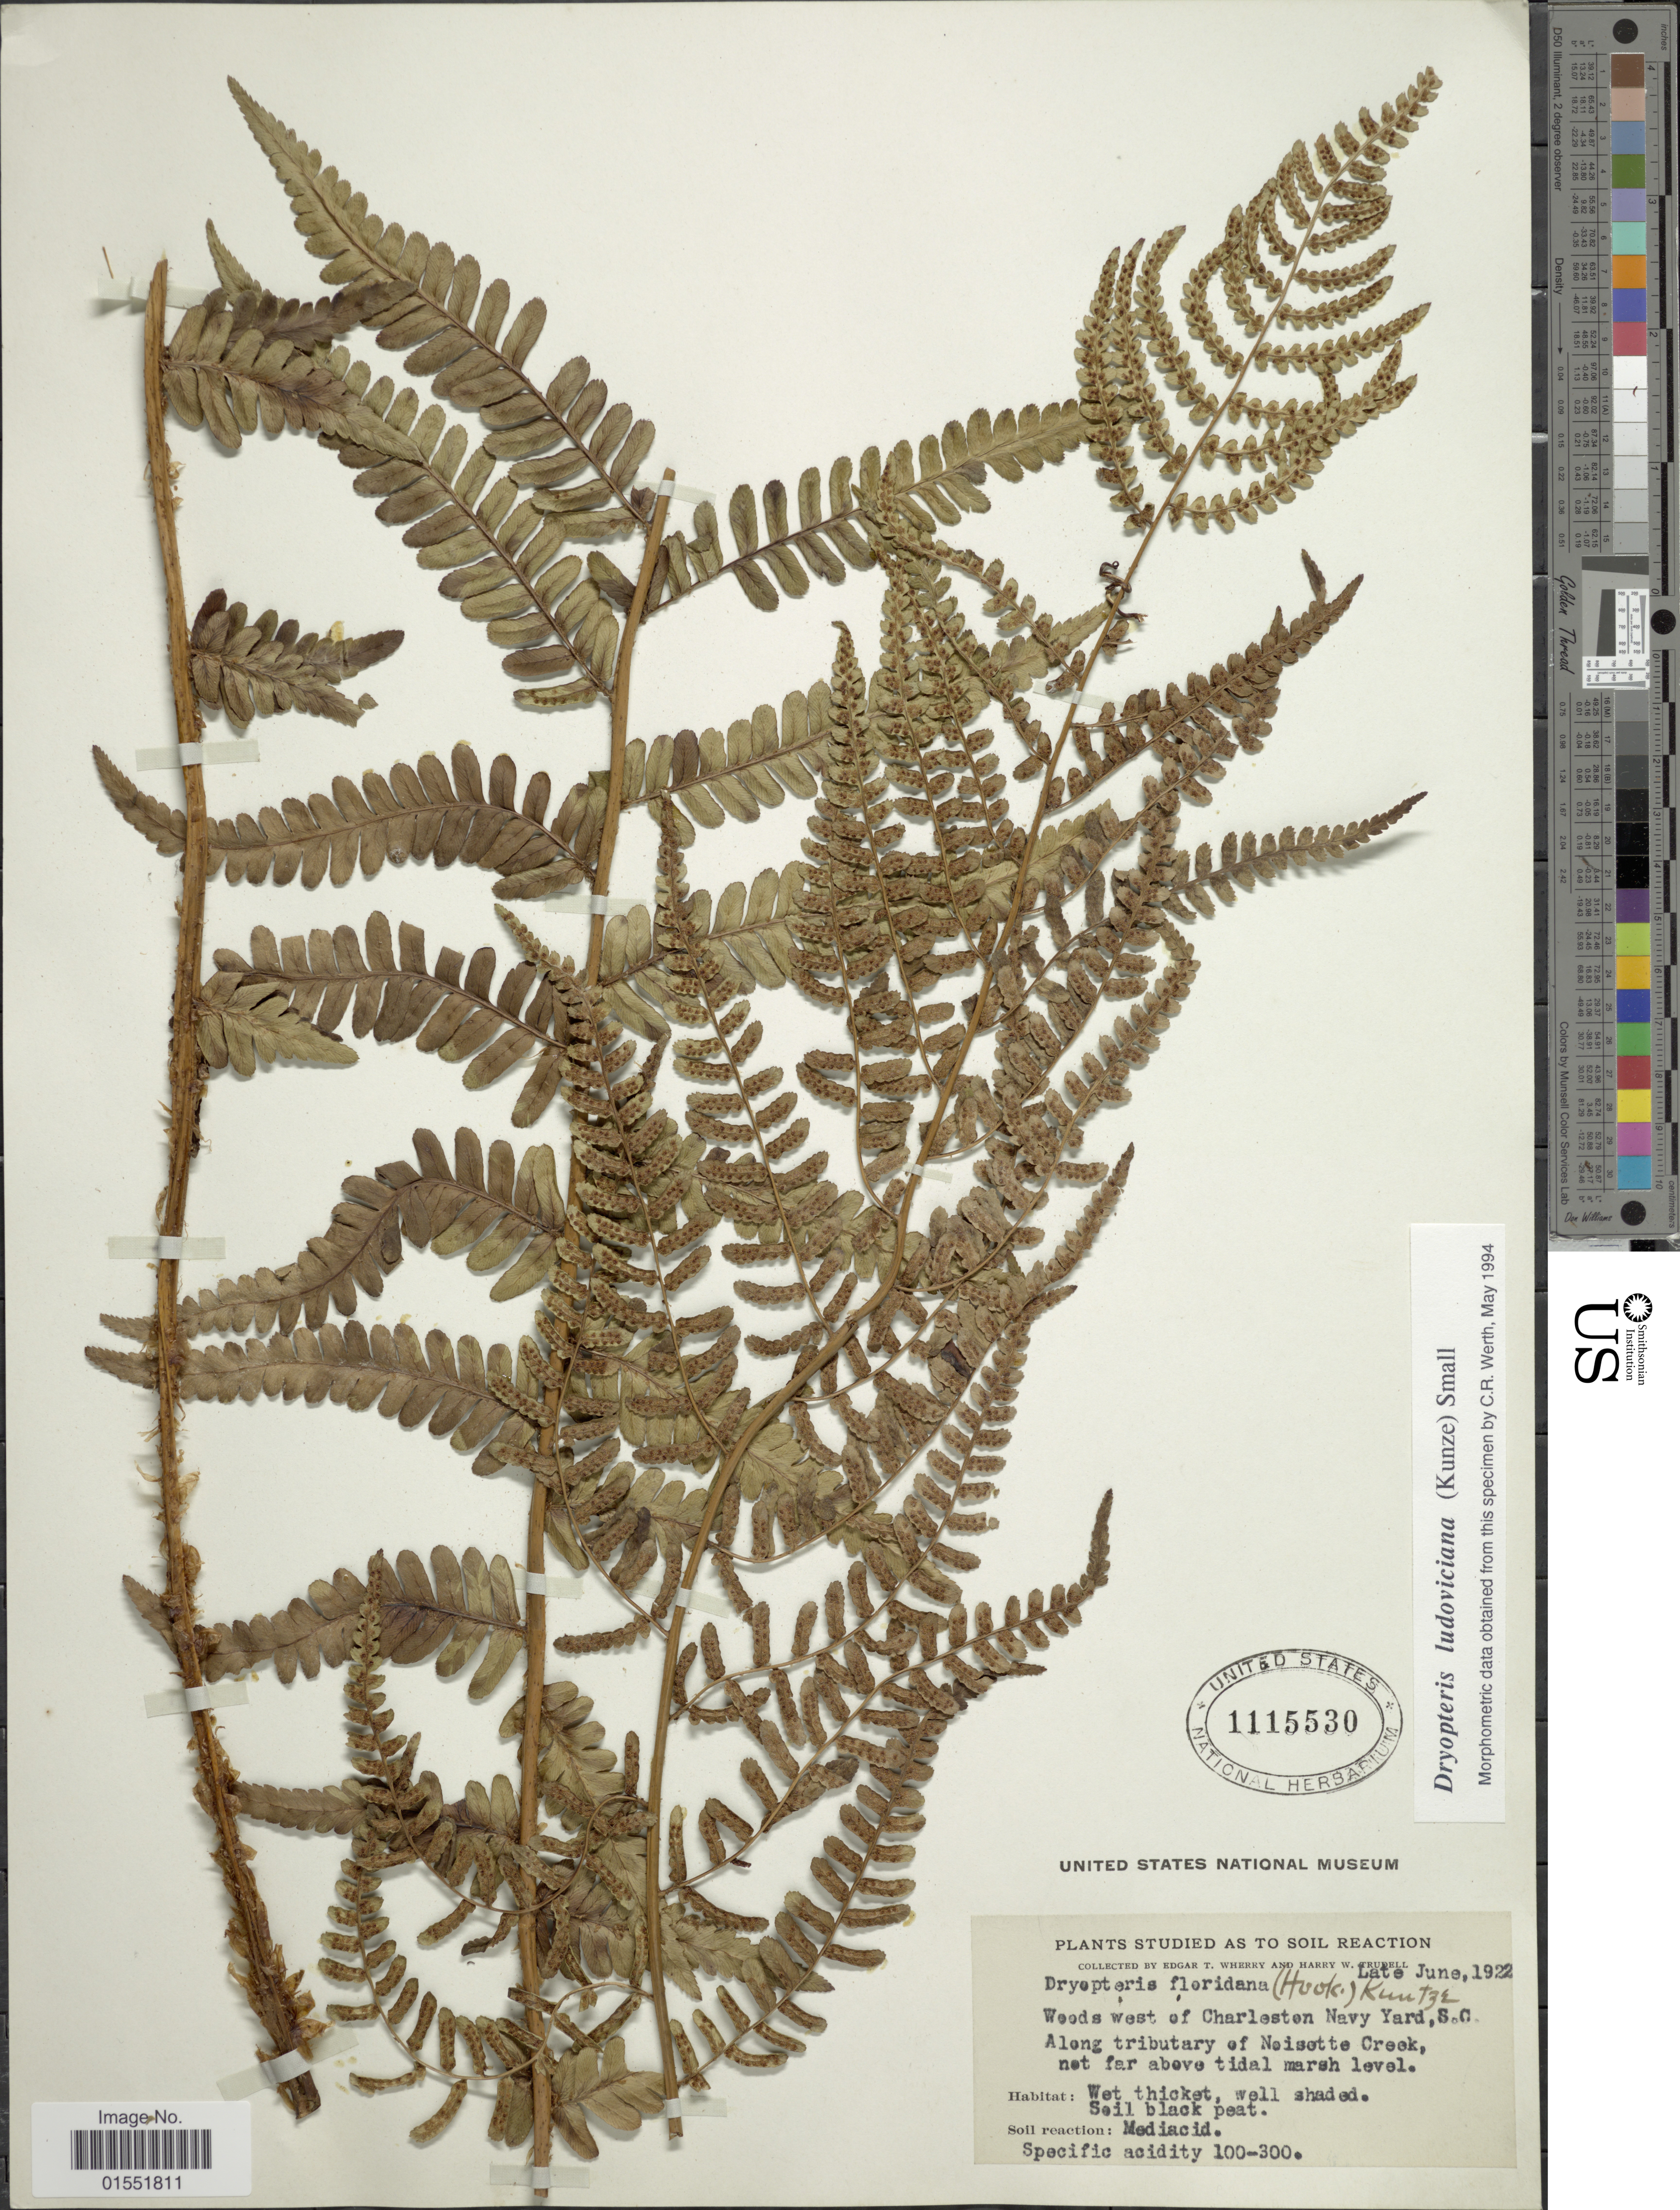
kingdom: Plantae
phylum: Tracheophyta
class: Polypodiopsida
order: Polypodiales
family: Dryopteridaceae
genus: Dryopteris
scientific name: Dryopteris ludoviciana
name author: (Kunze) Small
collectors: E. T. Wherry & H. Trudell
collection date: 1922-06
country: United States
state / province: South Carolina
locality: Woods west of Charleston Navy Yard, S.C. Along tributary of Noisette Creek, not far above tidal marsh level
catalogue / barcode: US 1115530